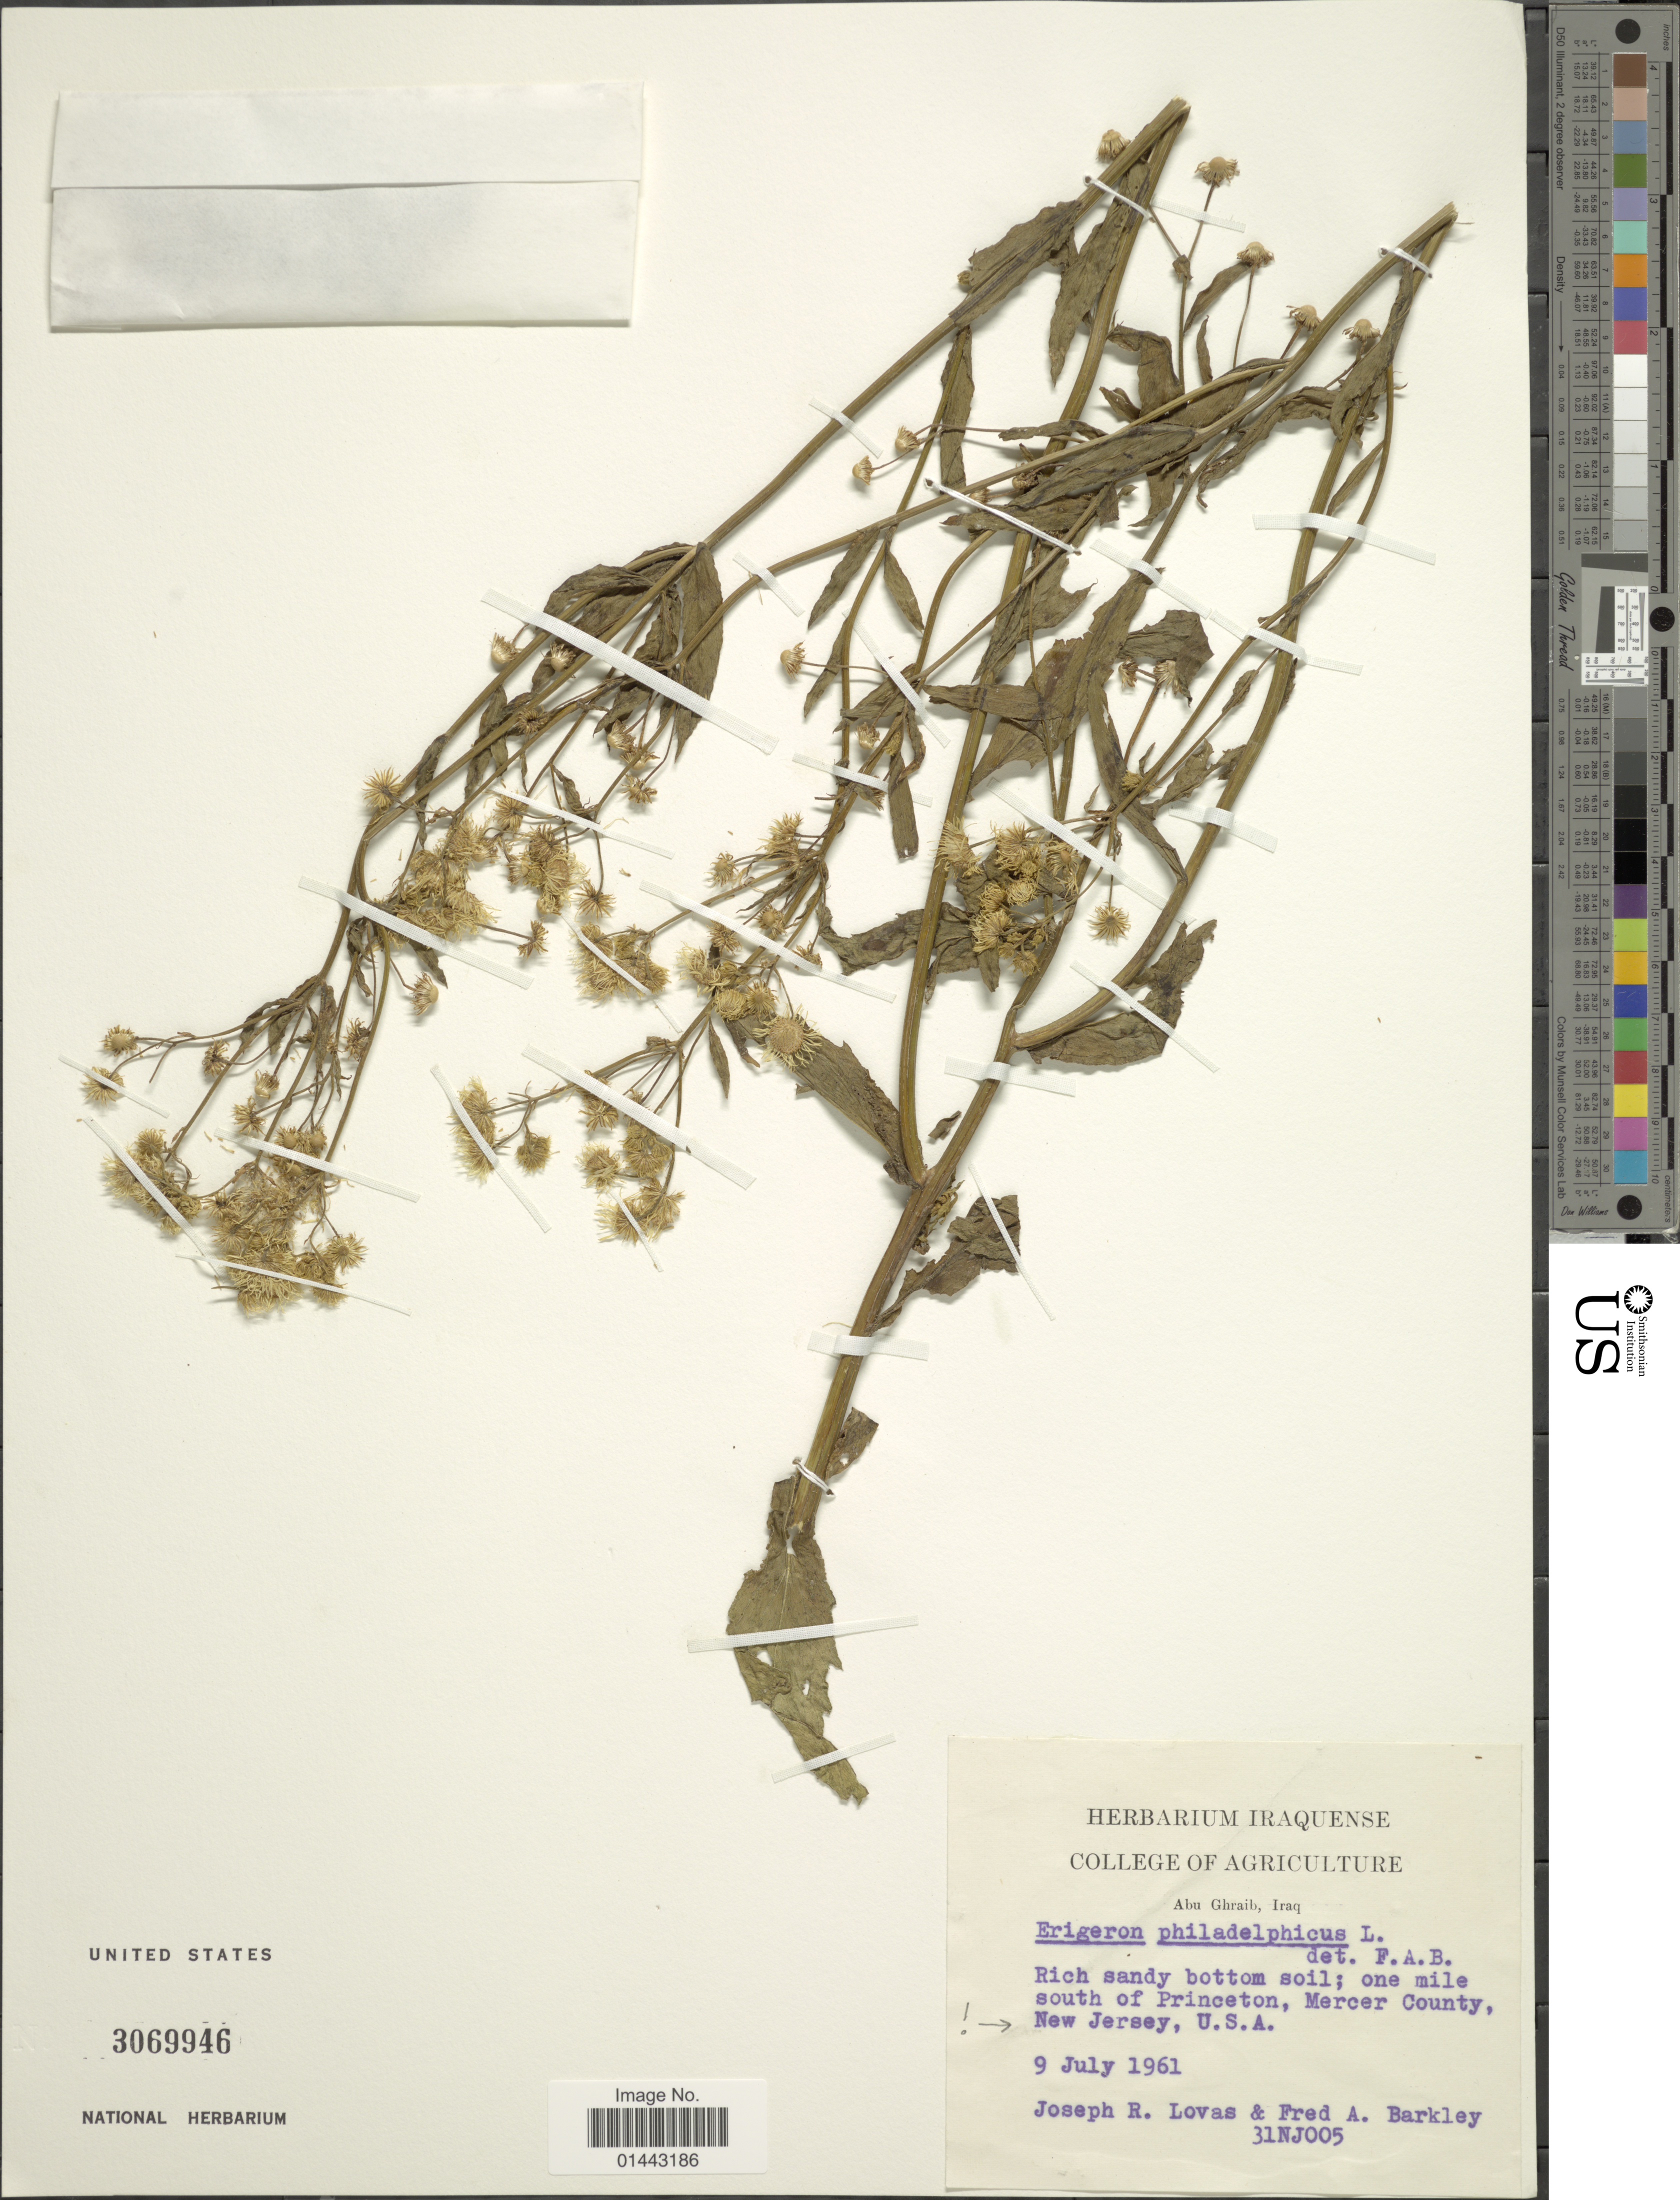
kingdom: Plantae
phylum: Tracheophyta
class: Magnoliopsida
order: Asterales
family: Asteraceae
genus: Erigeron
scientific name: Erigeron philadelphicus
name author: L.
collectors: J. Lovas & F. A. Barkley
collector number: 31NJ005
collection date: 1961-07-09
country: United States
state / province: New Jersey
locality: One mile south of Princeton, Mercer County.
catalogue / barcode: US 3069946